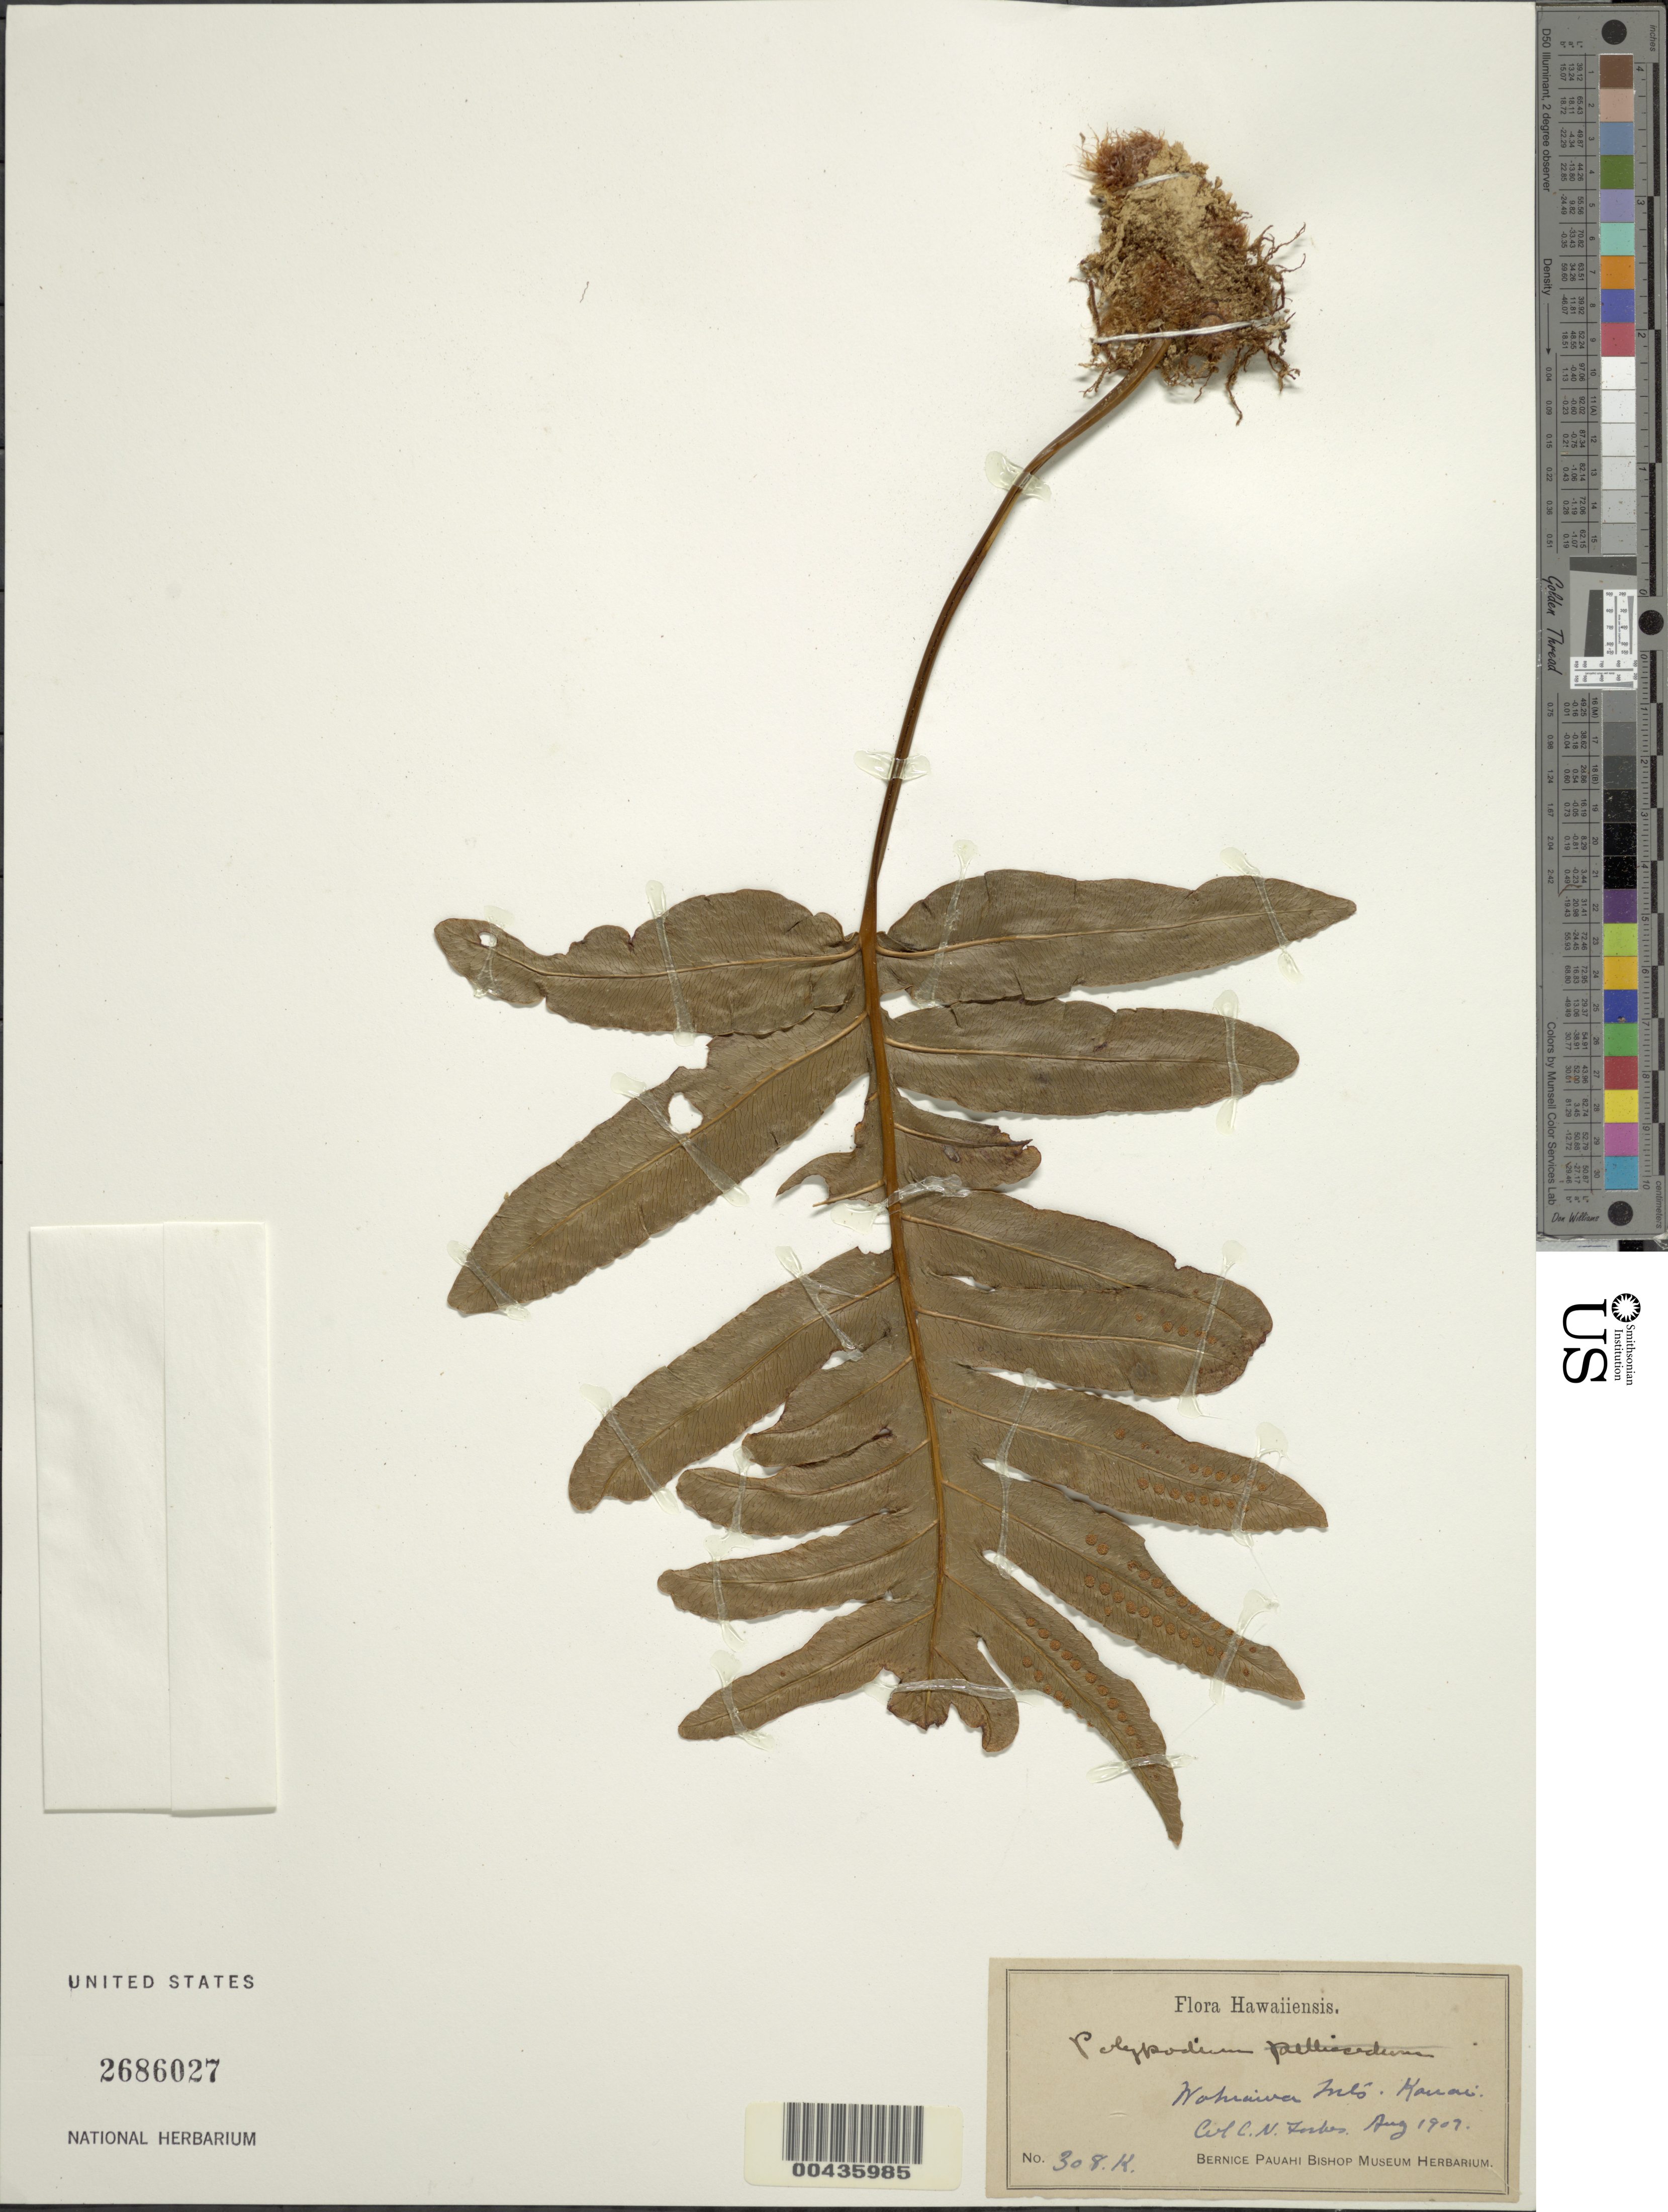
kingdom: Plantae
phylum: Tracheophyta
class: Polypodiopsida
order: Polypodiales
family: Polypodiaceae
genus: Polypodium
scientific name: Polypodium aureum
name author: L.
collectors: C. N. Forbes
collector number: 308.K.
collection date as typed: Aug 1909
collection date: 1909-08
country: United States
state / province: Hawaii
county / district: Kauai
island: Kaua'i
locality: Wahiawa Mts.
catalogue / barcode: US 2686027